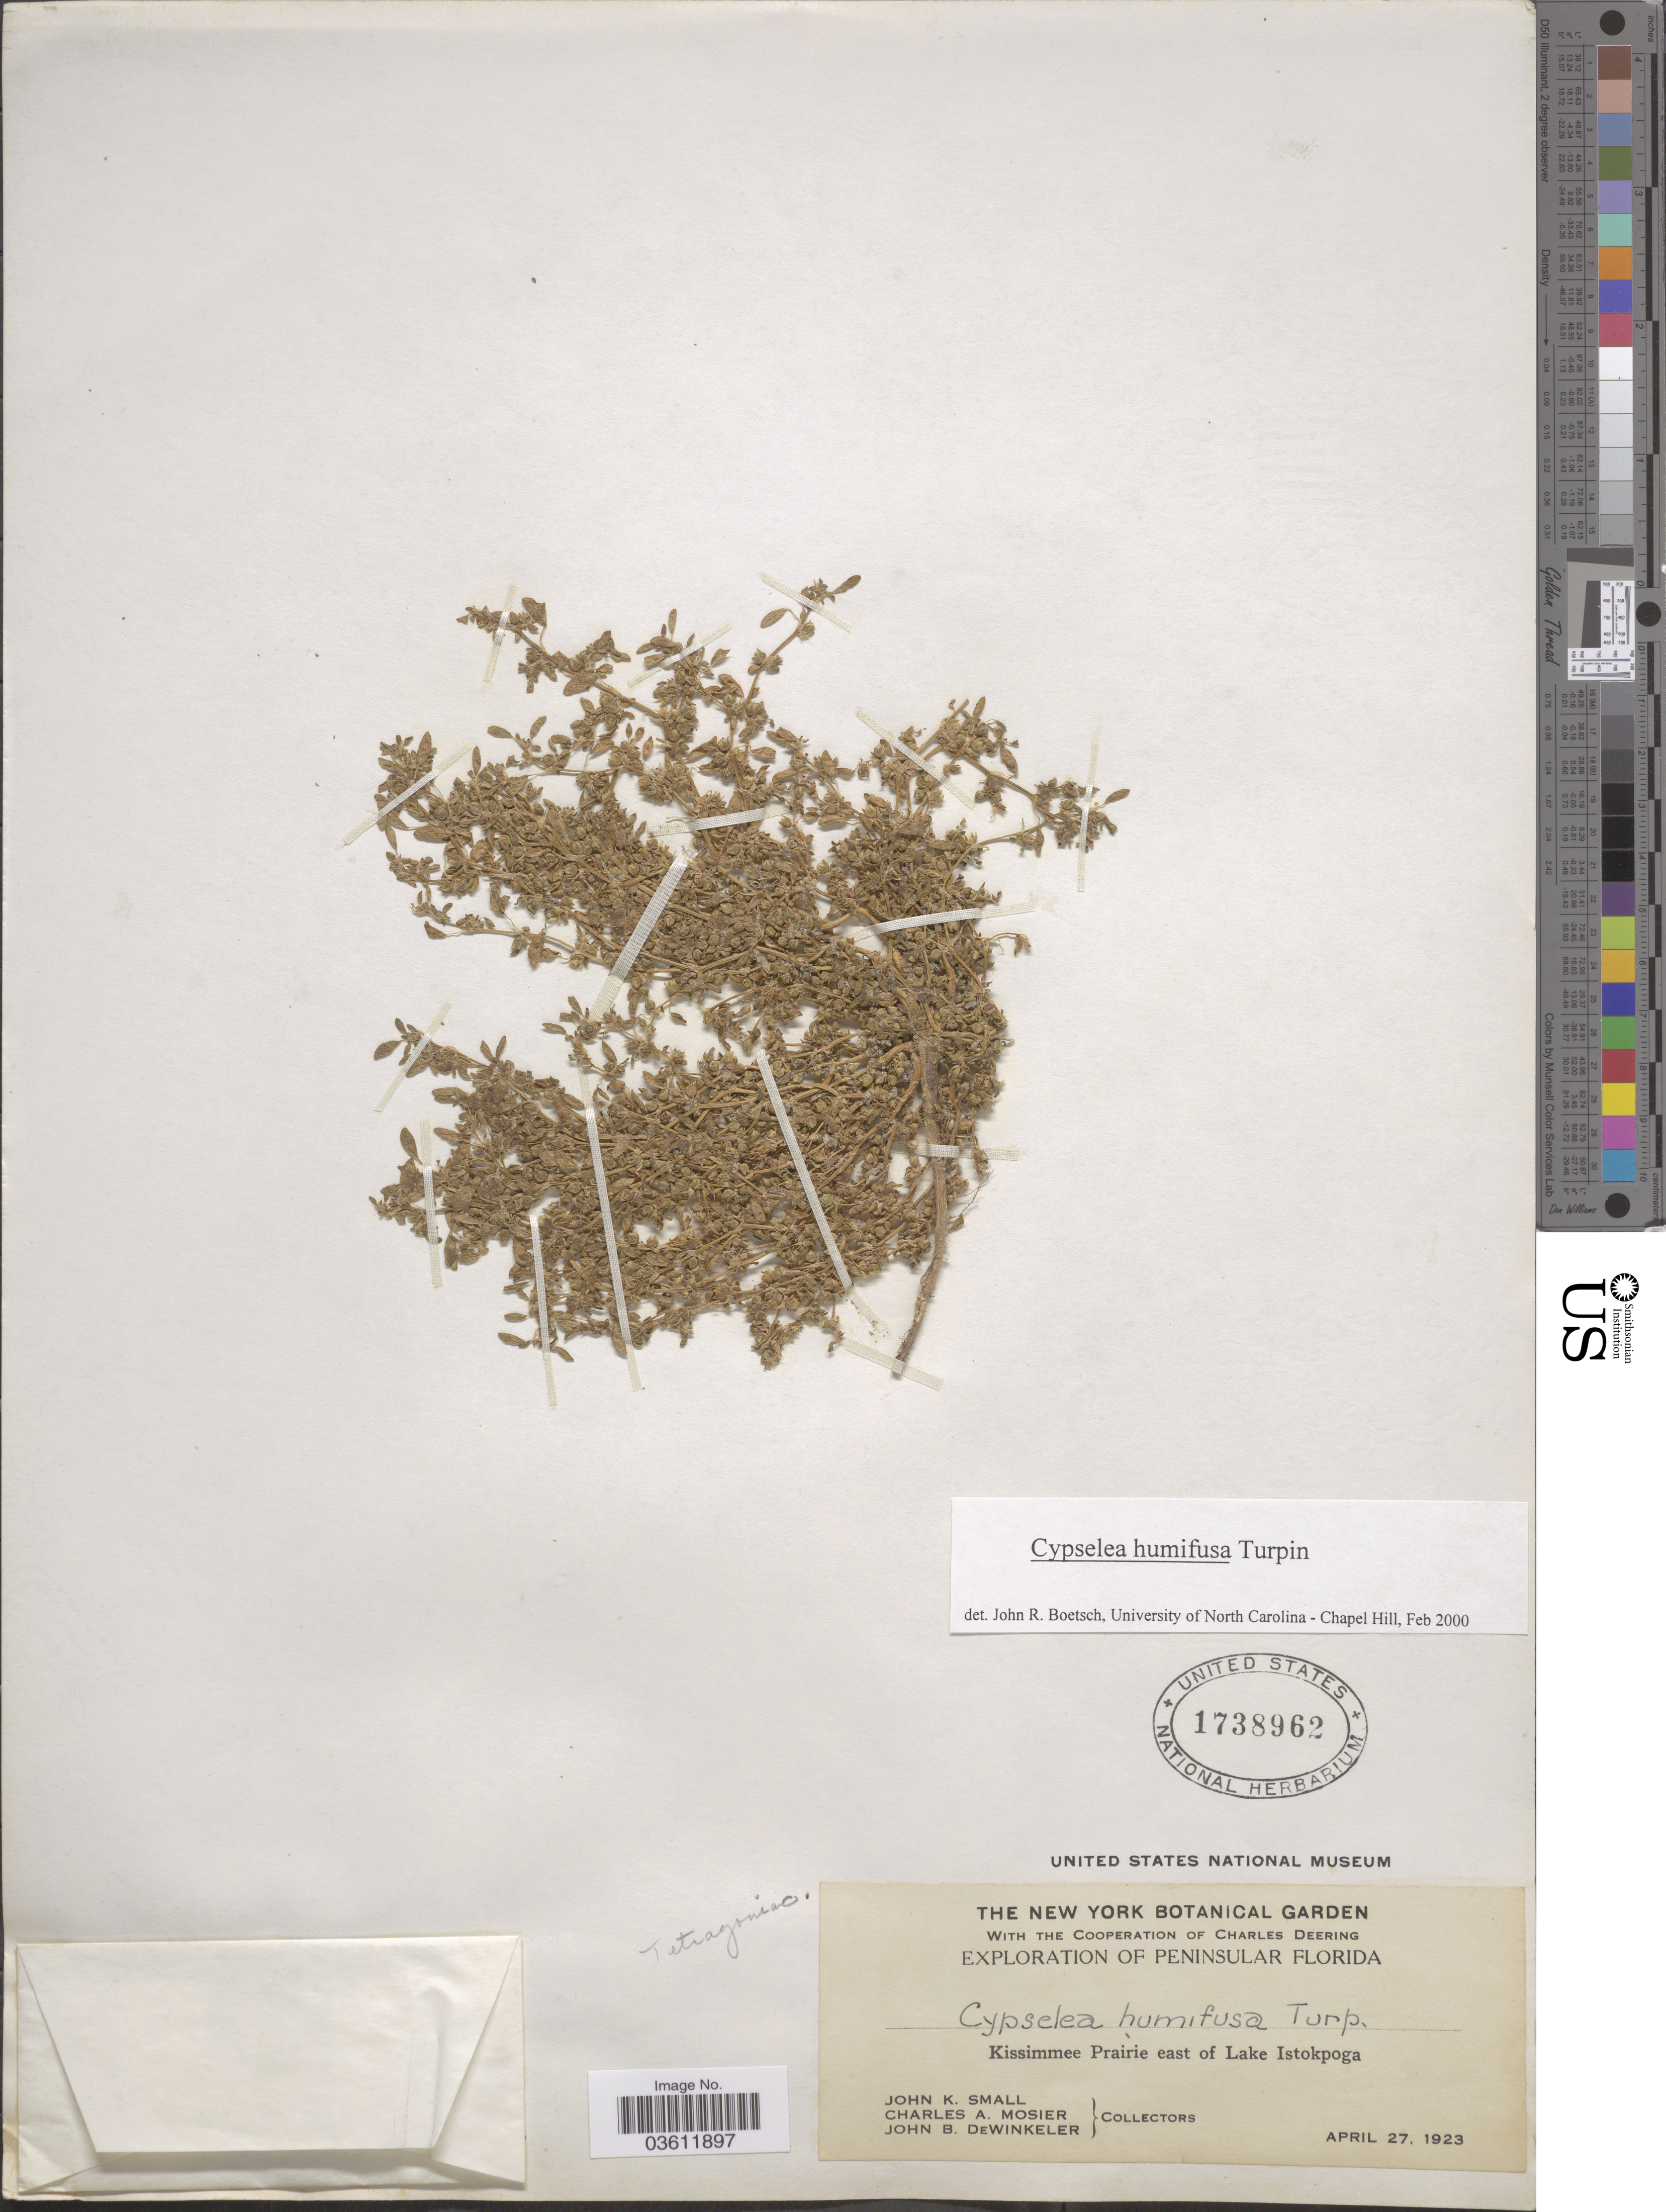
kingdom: Plantae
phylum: Tracheophyta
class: Magnoliopsida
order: Caryophyllales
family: Aizoaceae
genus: Sesuvium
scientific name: Sesuvium humifusum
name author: (Turpin) Bohley & G. Kadereit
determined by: Strong, Mark T., (BOT), Smithsonian Institution - National Museum of Natural History (UNITED STATES)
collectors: J. K. Small, C. A. Mosier & J. B. Dewinkeler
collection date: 1923-04-27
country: United States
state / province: Florida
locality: Peninsular Florida. Kissimmee Prairie east of Lake Istokpoga.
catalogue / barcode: US 1738962